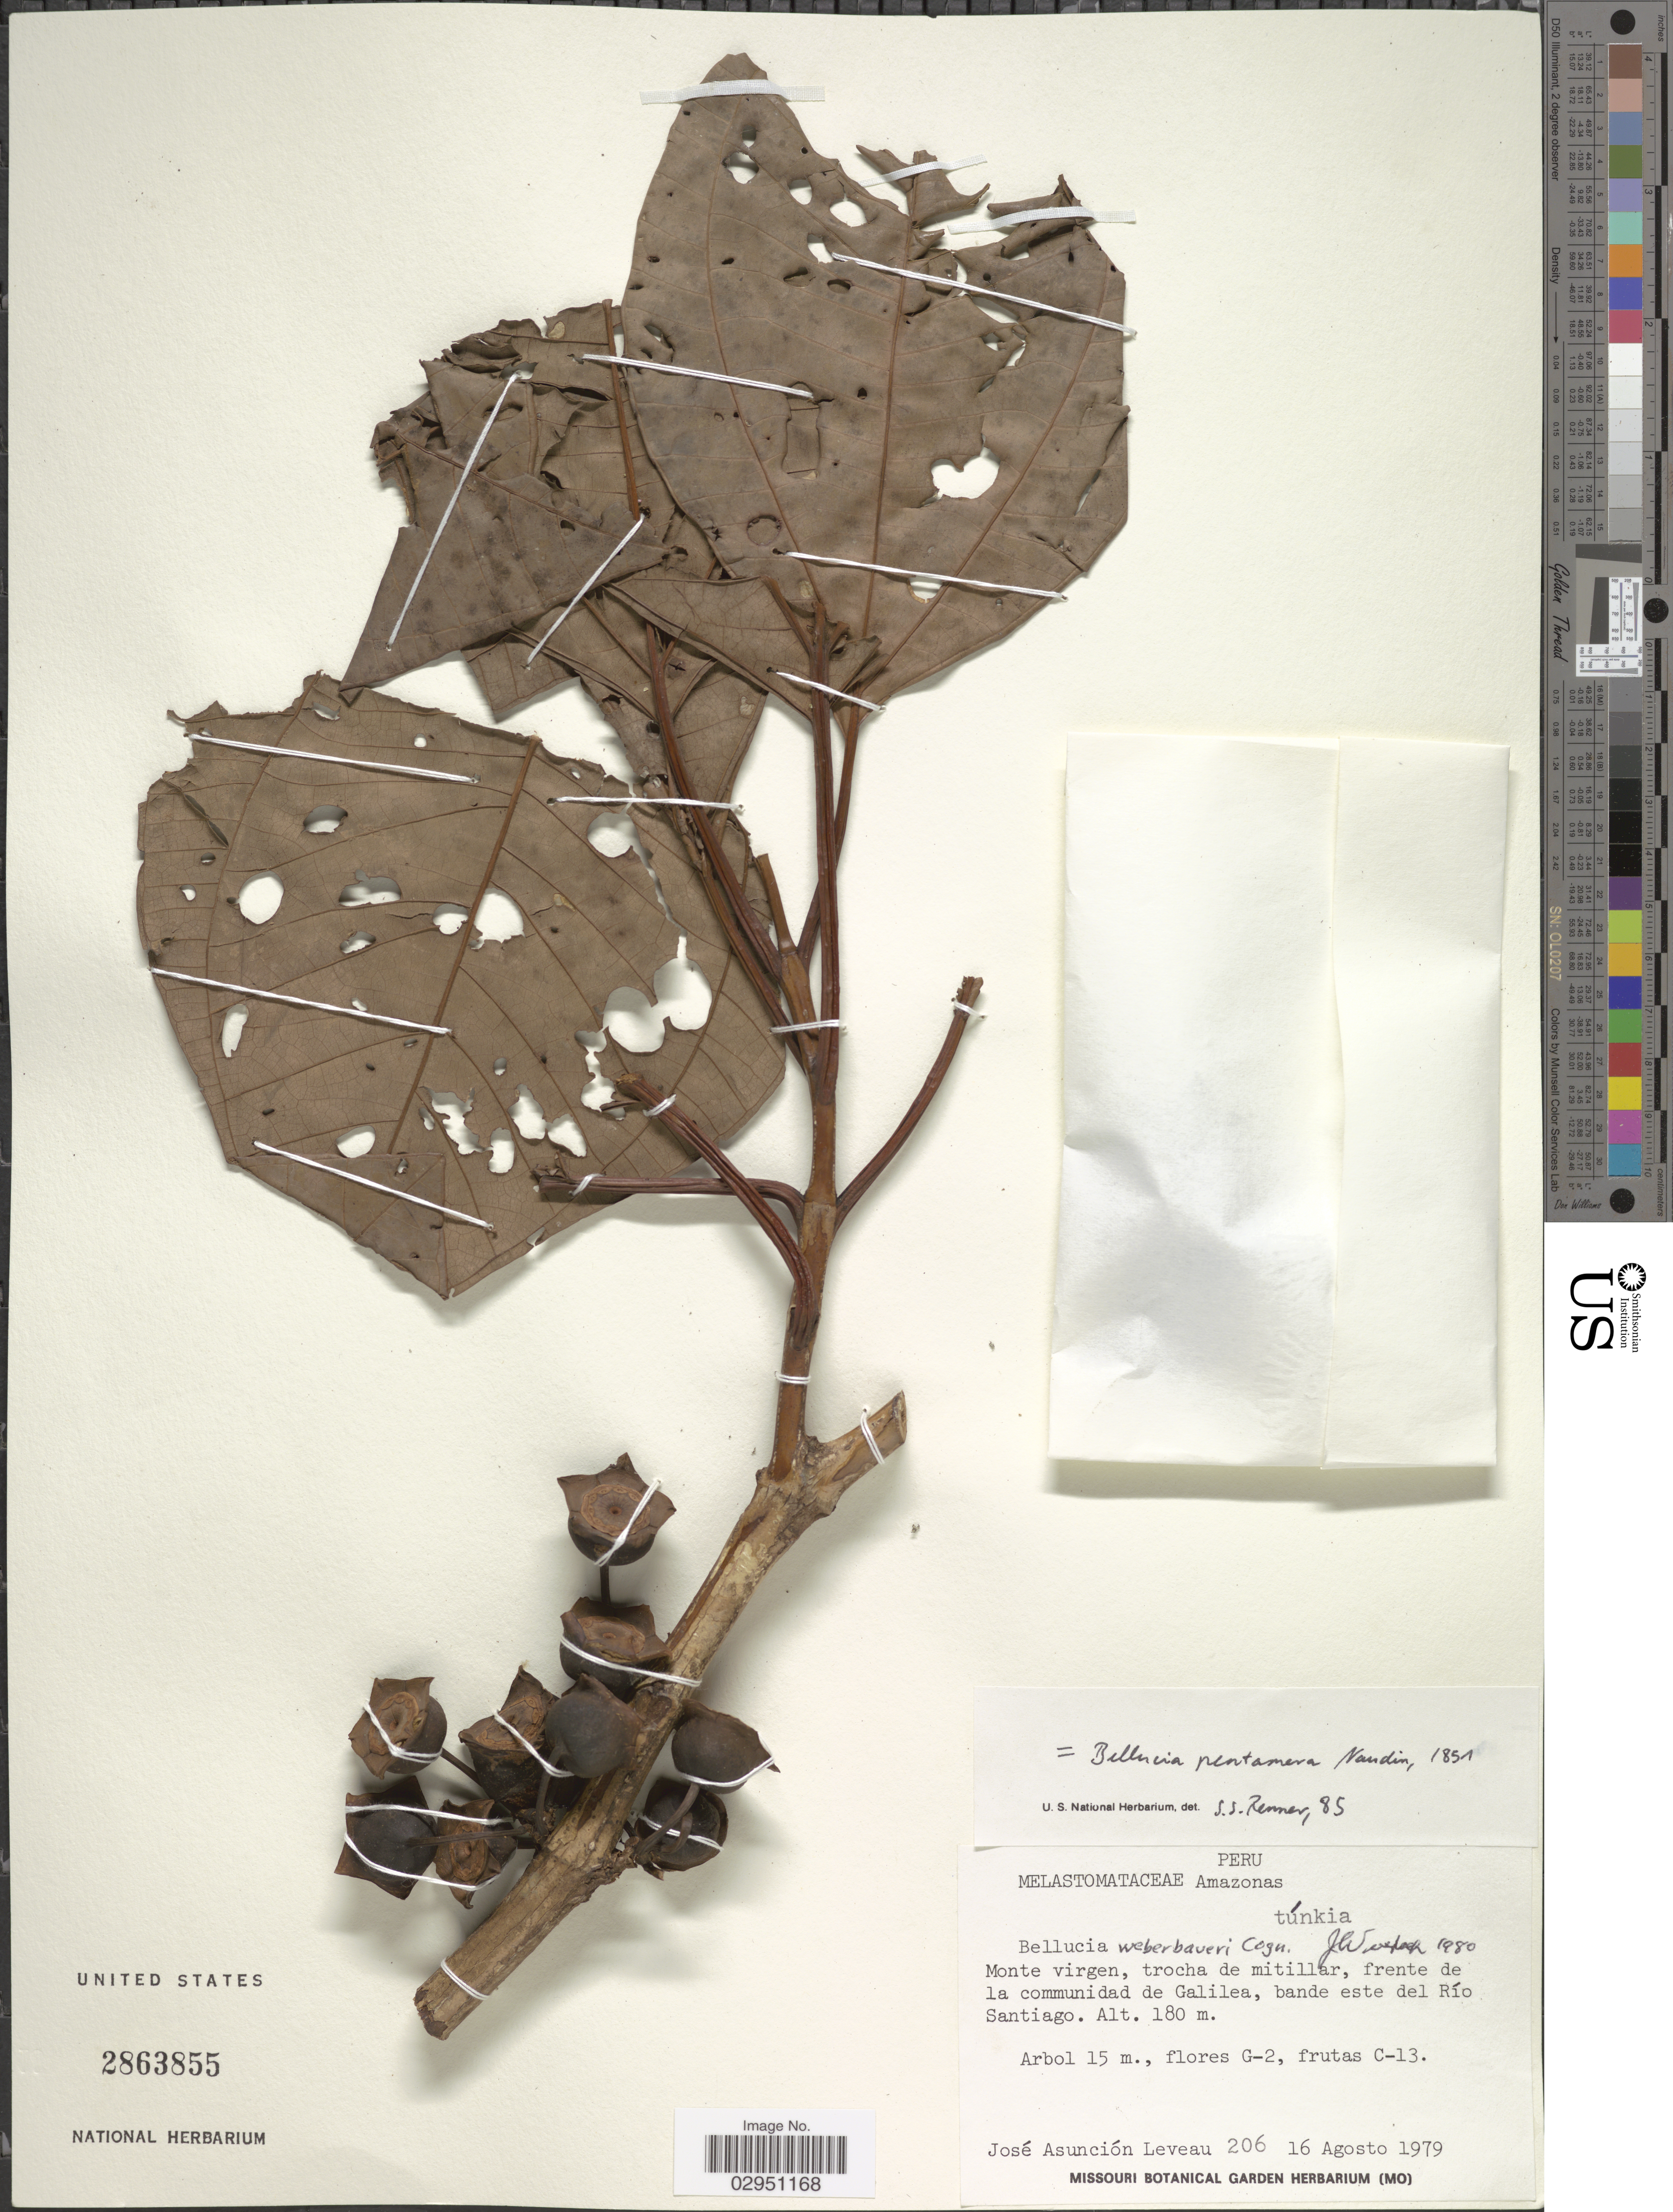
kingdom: Plantae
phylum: Tracheophyta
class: Magnoliopsida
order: Myrtales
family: Melastomataceae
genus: Bellucia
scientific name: Bellucia pentamera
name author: Naudin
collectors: J. Asuncion-leveau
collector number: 206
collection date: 1979-08-16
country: Peru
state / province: Amazonas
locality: Trocha de mitillar, frente de la comunidad de Galilea, bande este del Río Santiago.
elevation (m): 180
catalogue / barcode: US 2863855